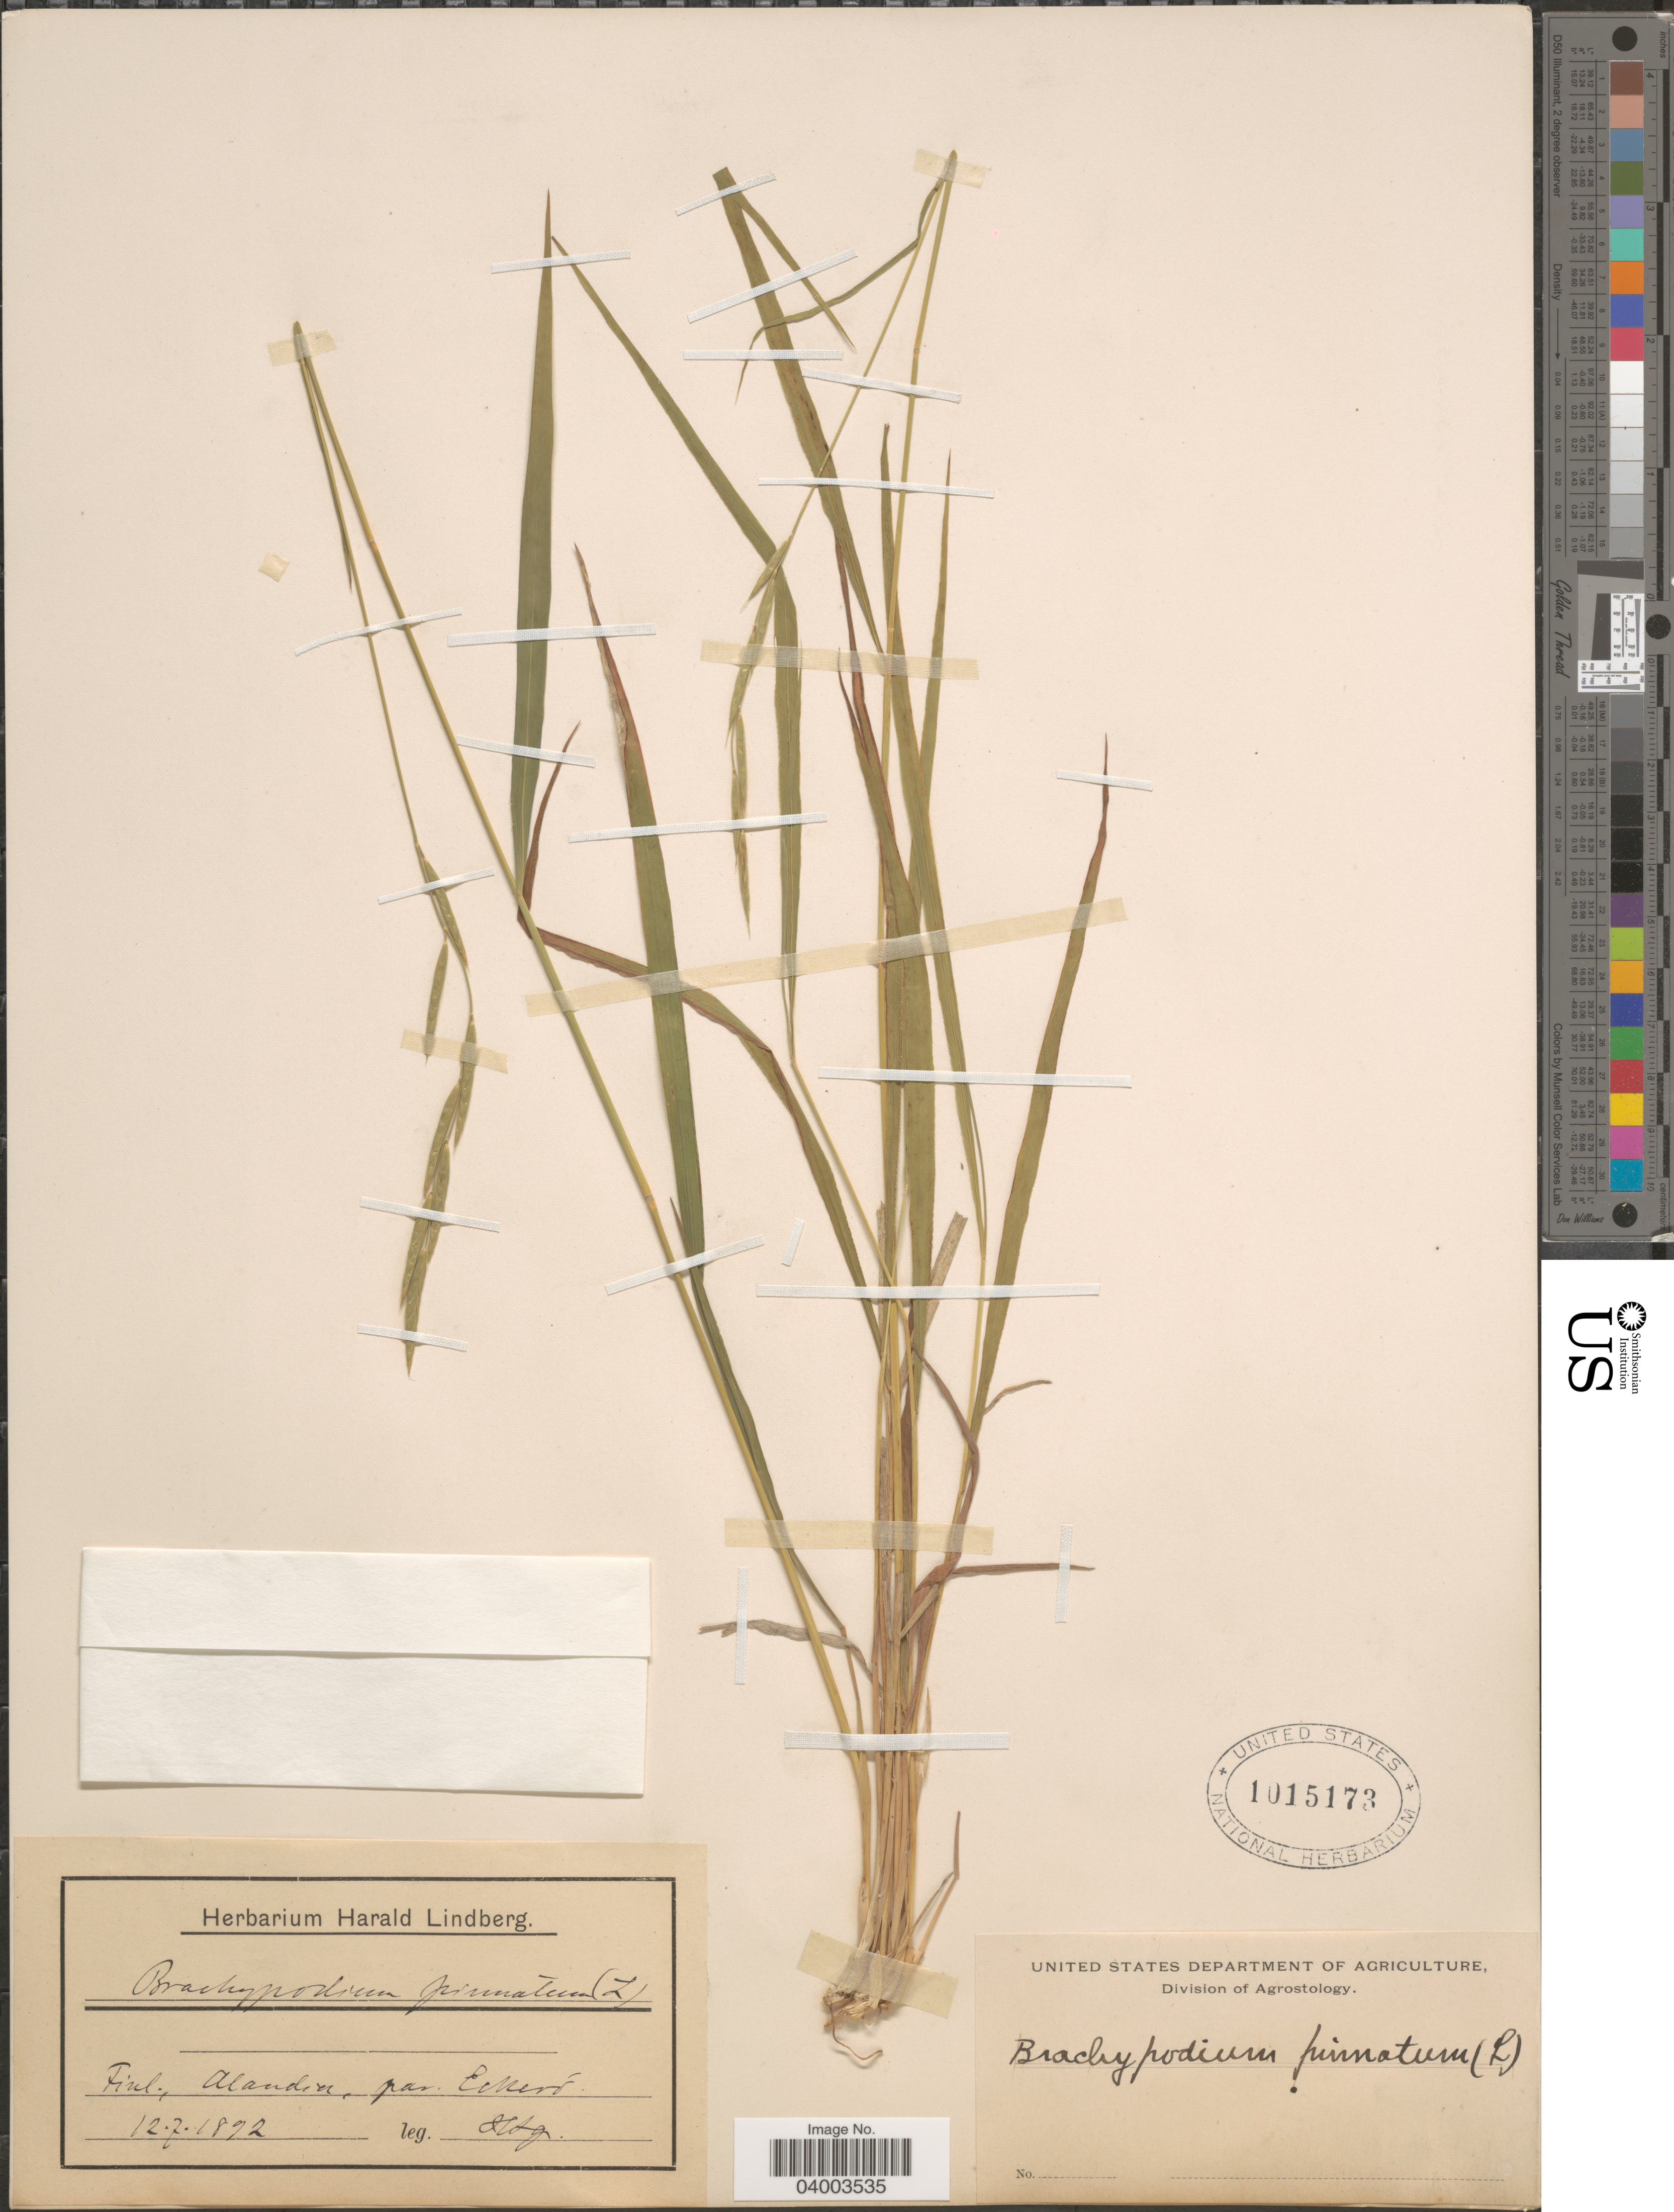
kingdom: Plantae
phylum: Tracheophyta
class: Liliopsida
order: Poales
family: Poaceae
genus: Brachypodium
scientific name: Brachypodium pinnatum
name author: (L.) P. Beauv.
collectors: H. Lindberg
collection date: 1892-07-12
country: Finland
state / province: Ahvenanmaa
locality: Finl., Alandia, par. Eckerd.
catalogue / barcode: US 1015173